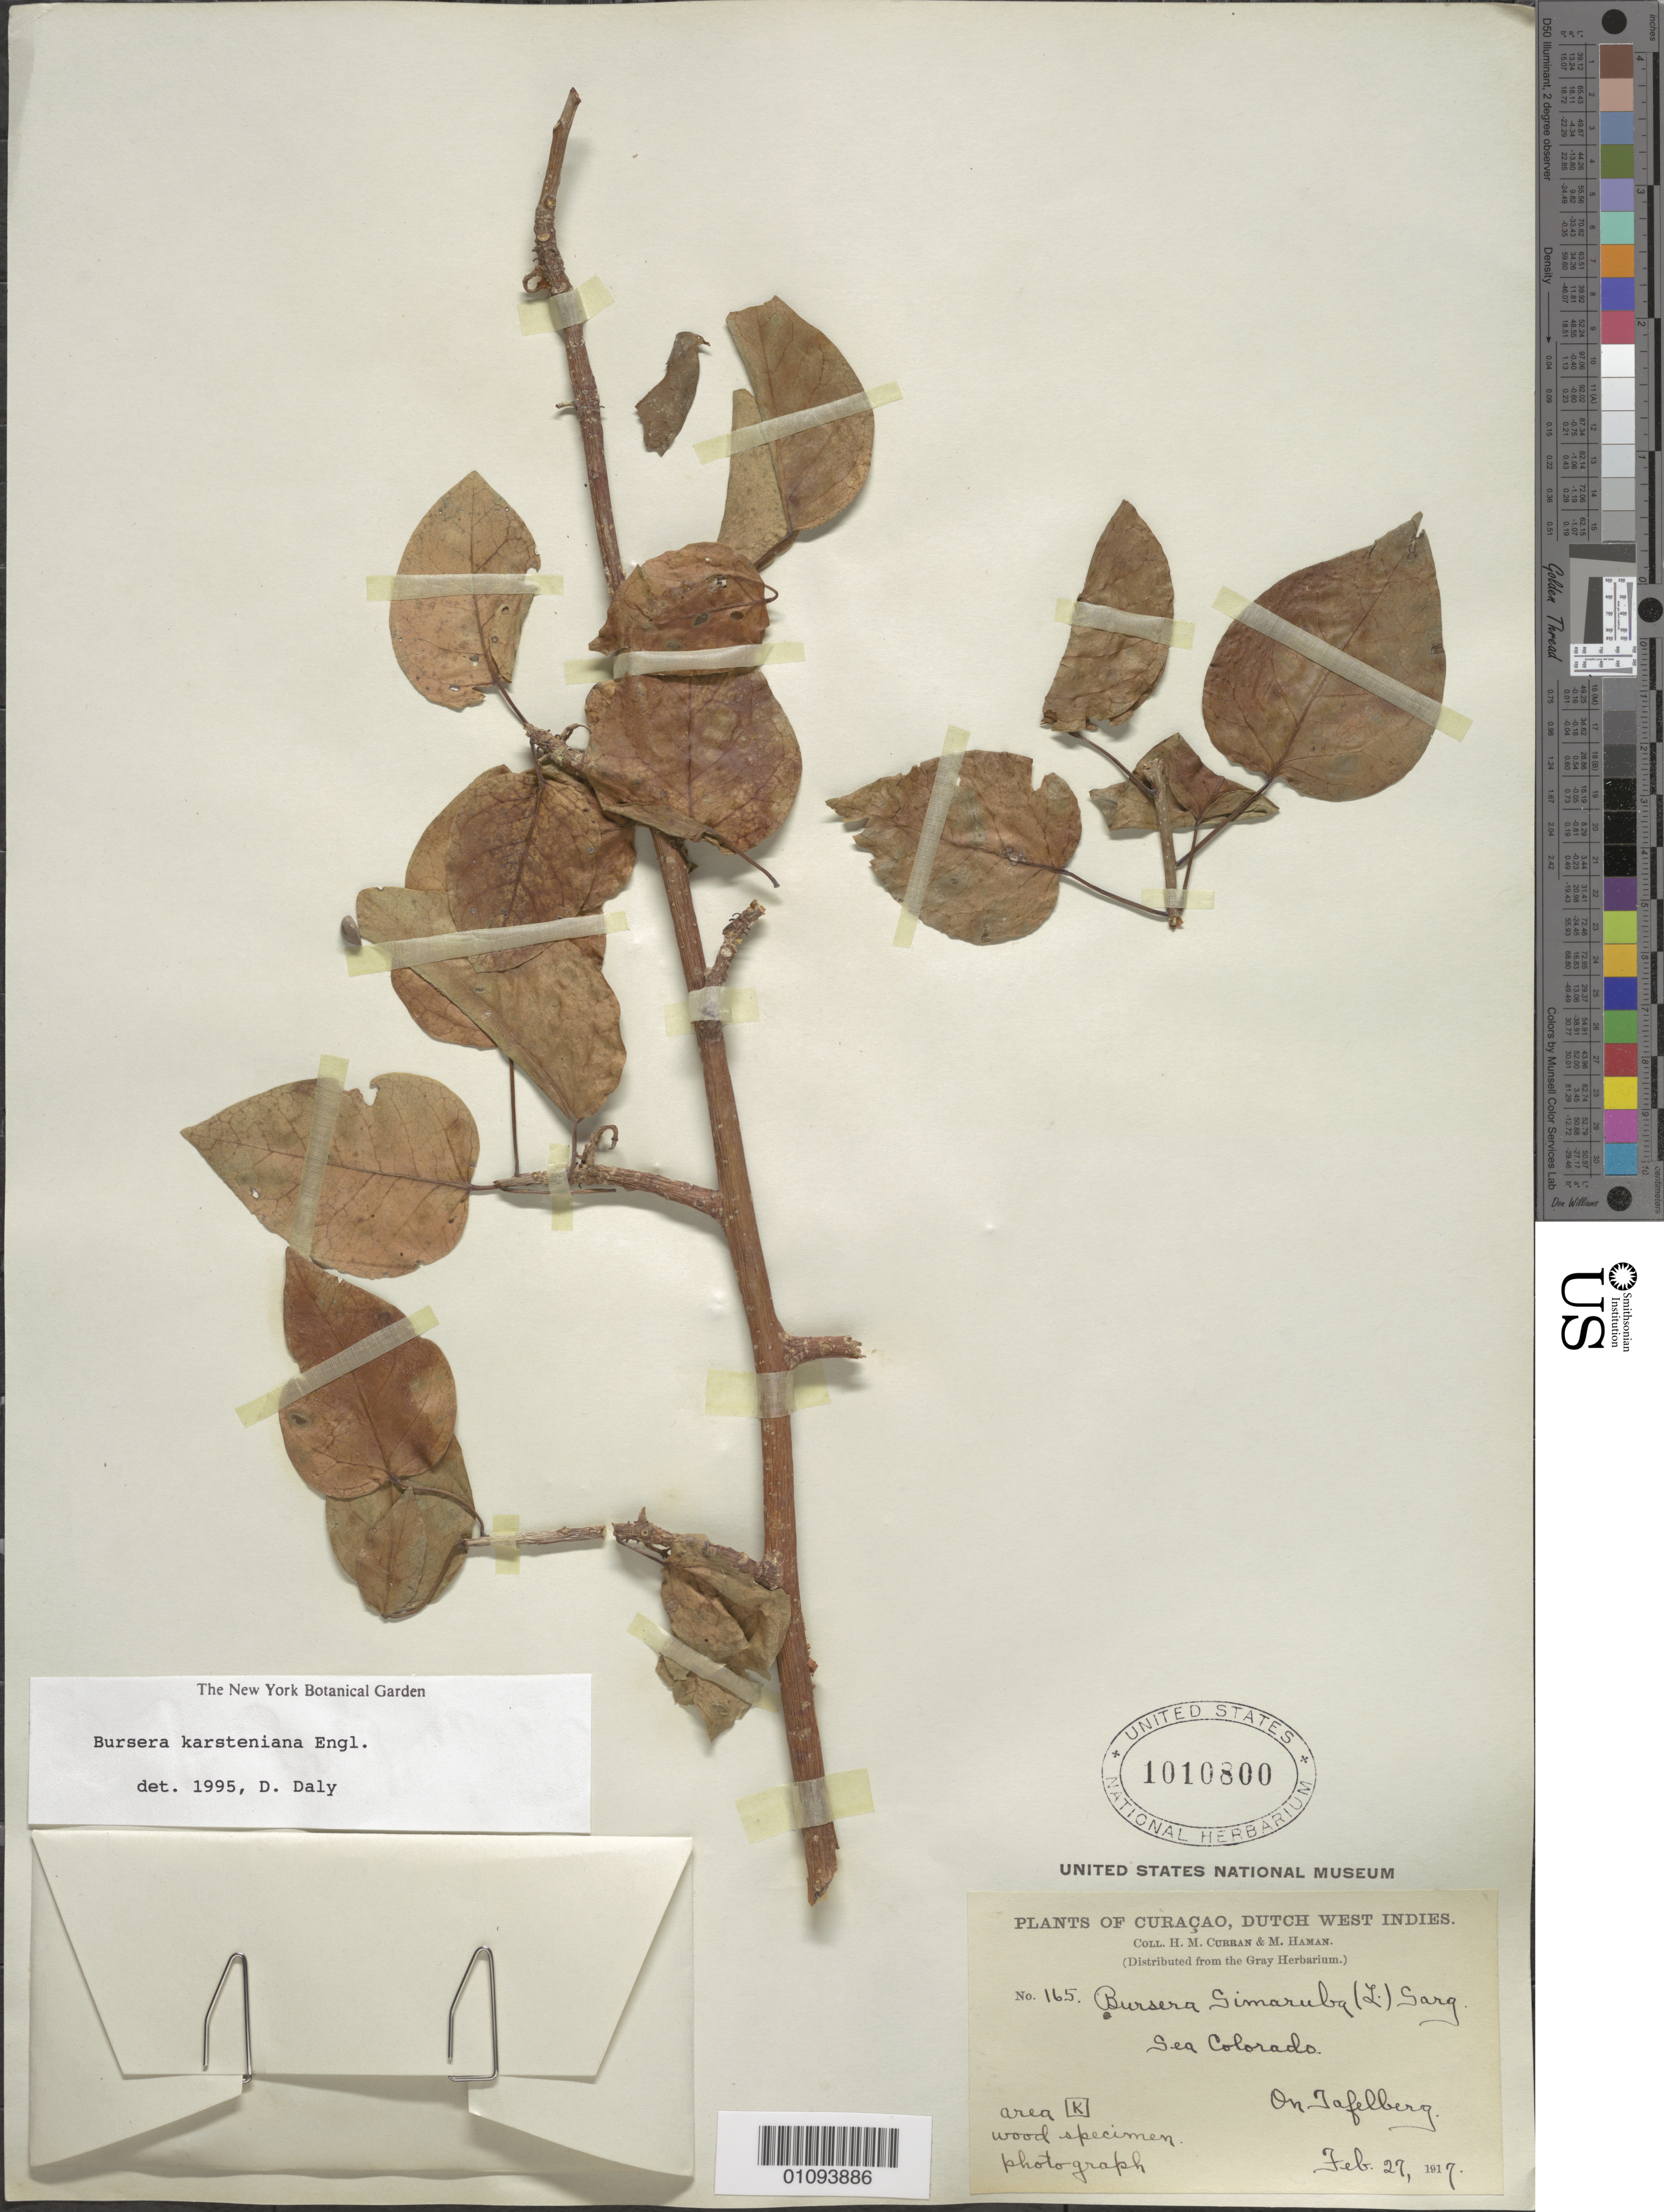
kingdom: Plantae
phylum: Tracheophyta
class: Magnoliopsida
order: Sapindales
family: Burseraceae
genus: Bursera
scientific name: Bursera karsteniana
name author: Engl.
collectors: H. M. Curran & M. Haman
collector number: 165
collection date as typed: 27 Feb 1917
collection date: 1917-02-27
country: Curaçao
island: Curaçao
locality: On Jafelberg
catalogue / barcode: US 1010800